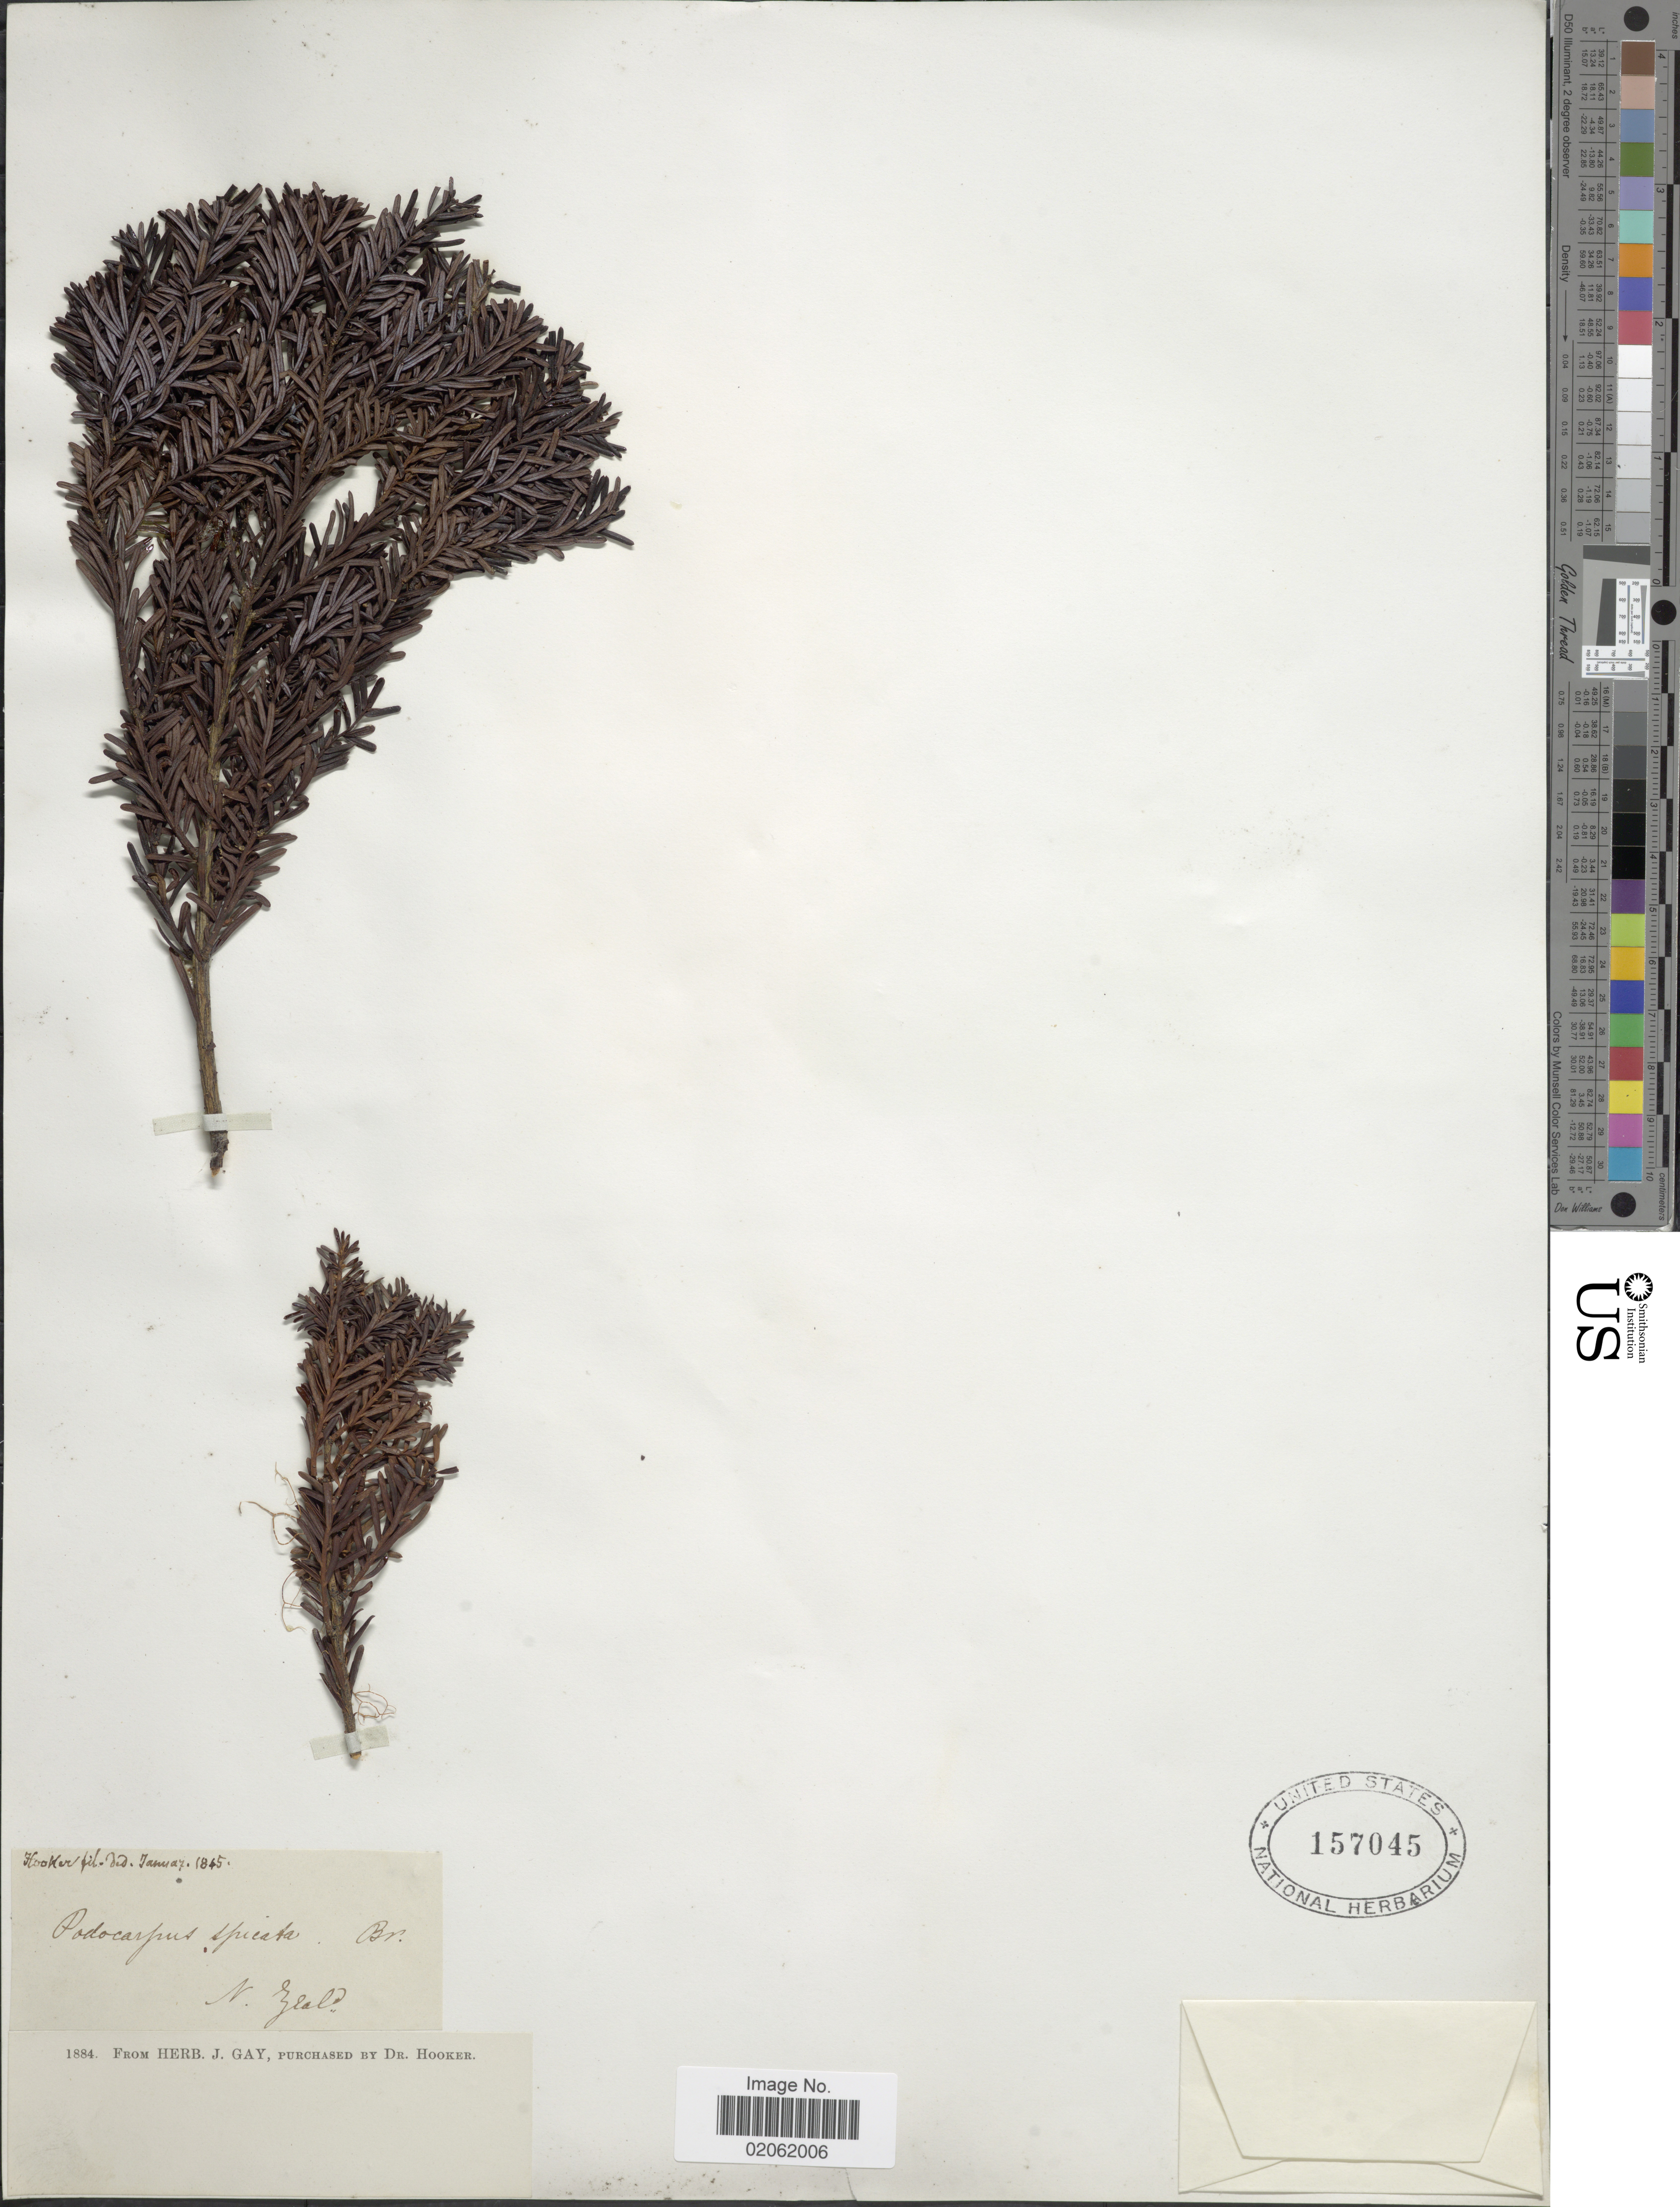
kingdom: Plantae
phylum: Tracheophyta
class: Pinopsida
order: Pinales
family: Podocarpaceae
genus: Podocarpus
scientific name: Podocarpus spicatus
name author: R. Br.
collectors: ex herb. J. Gay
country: New Zealand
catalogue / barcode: US 157045